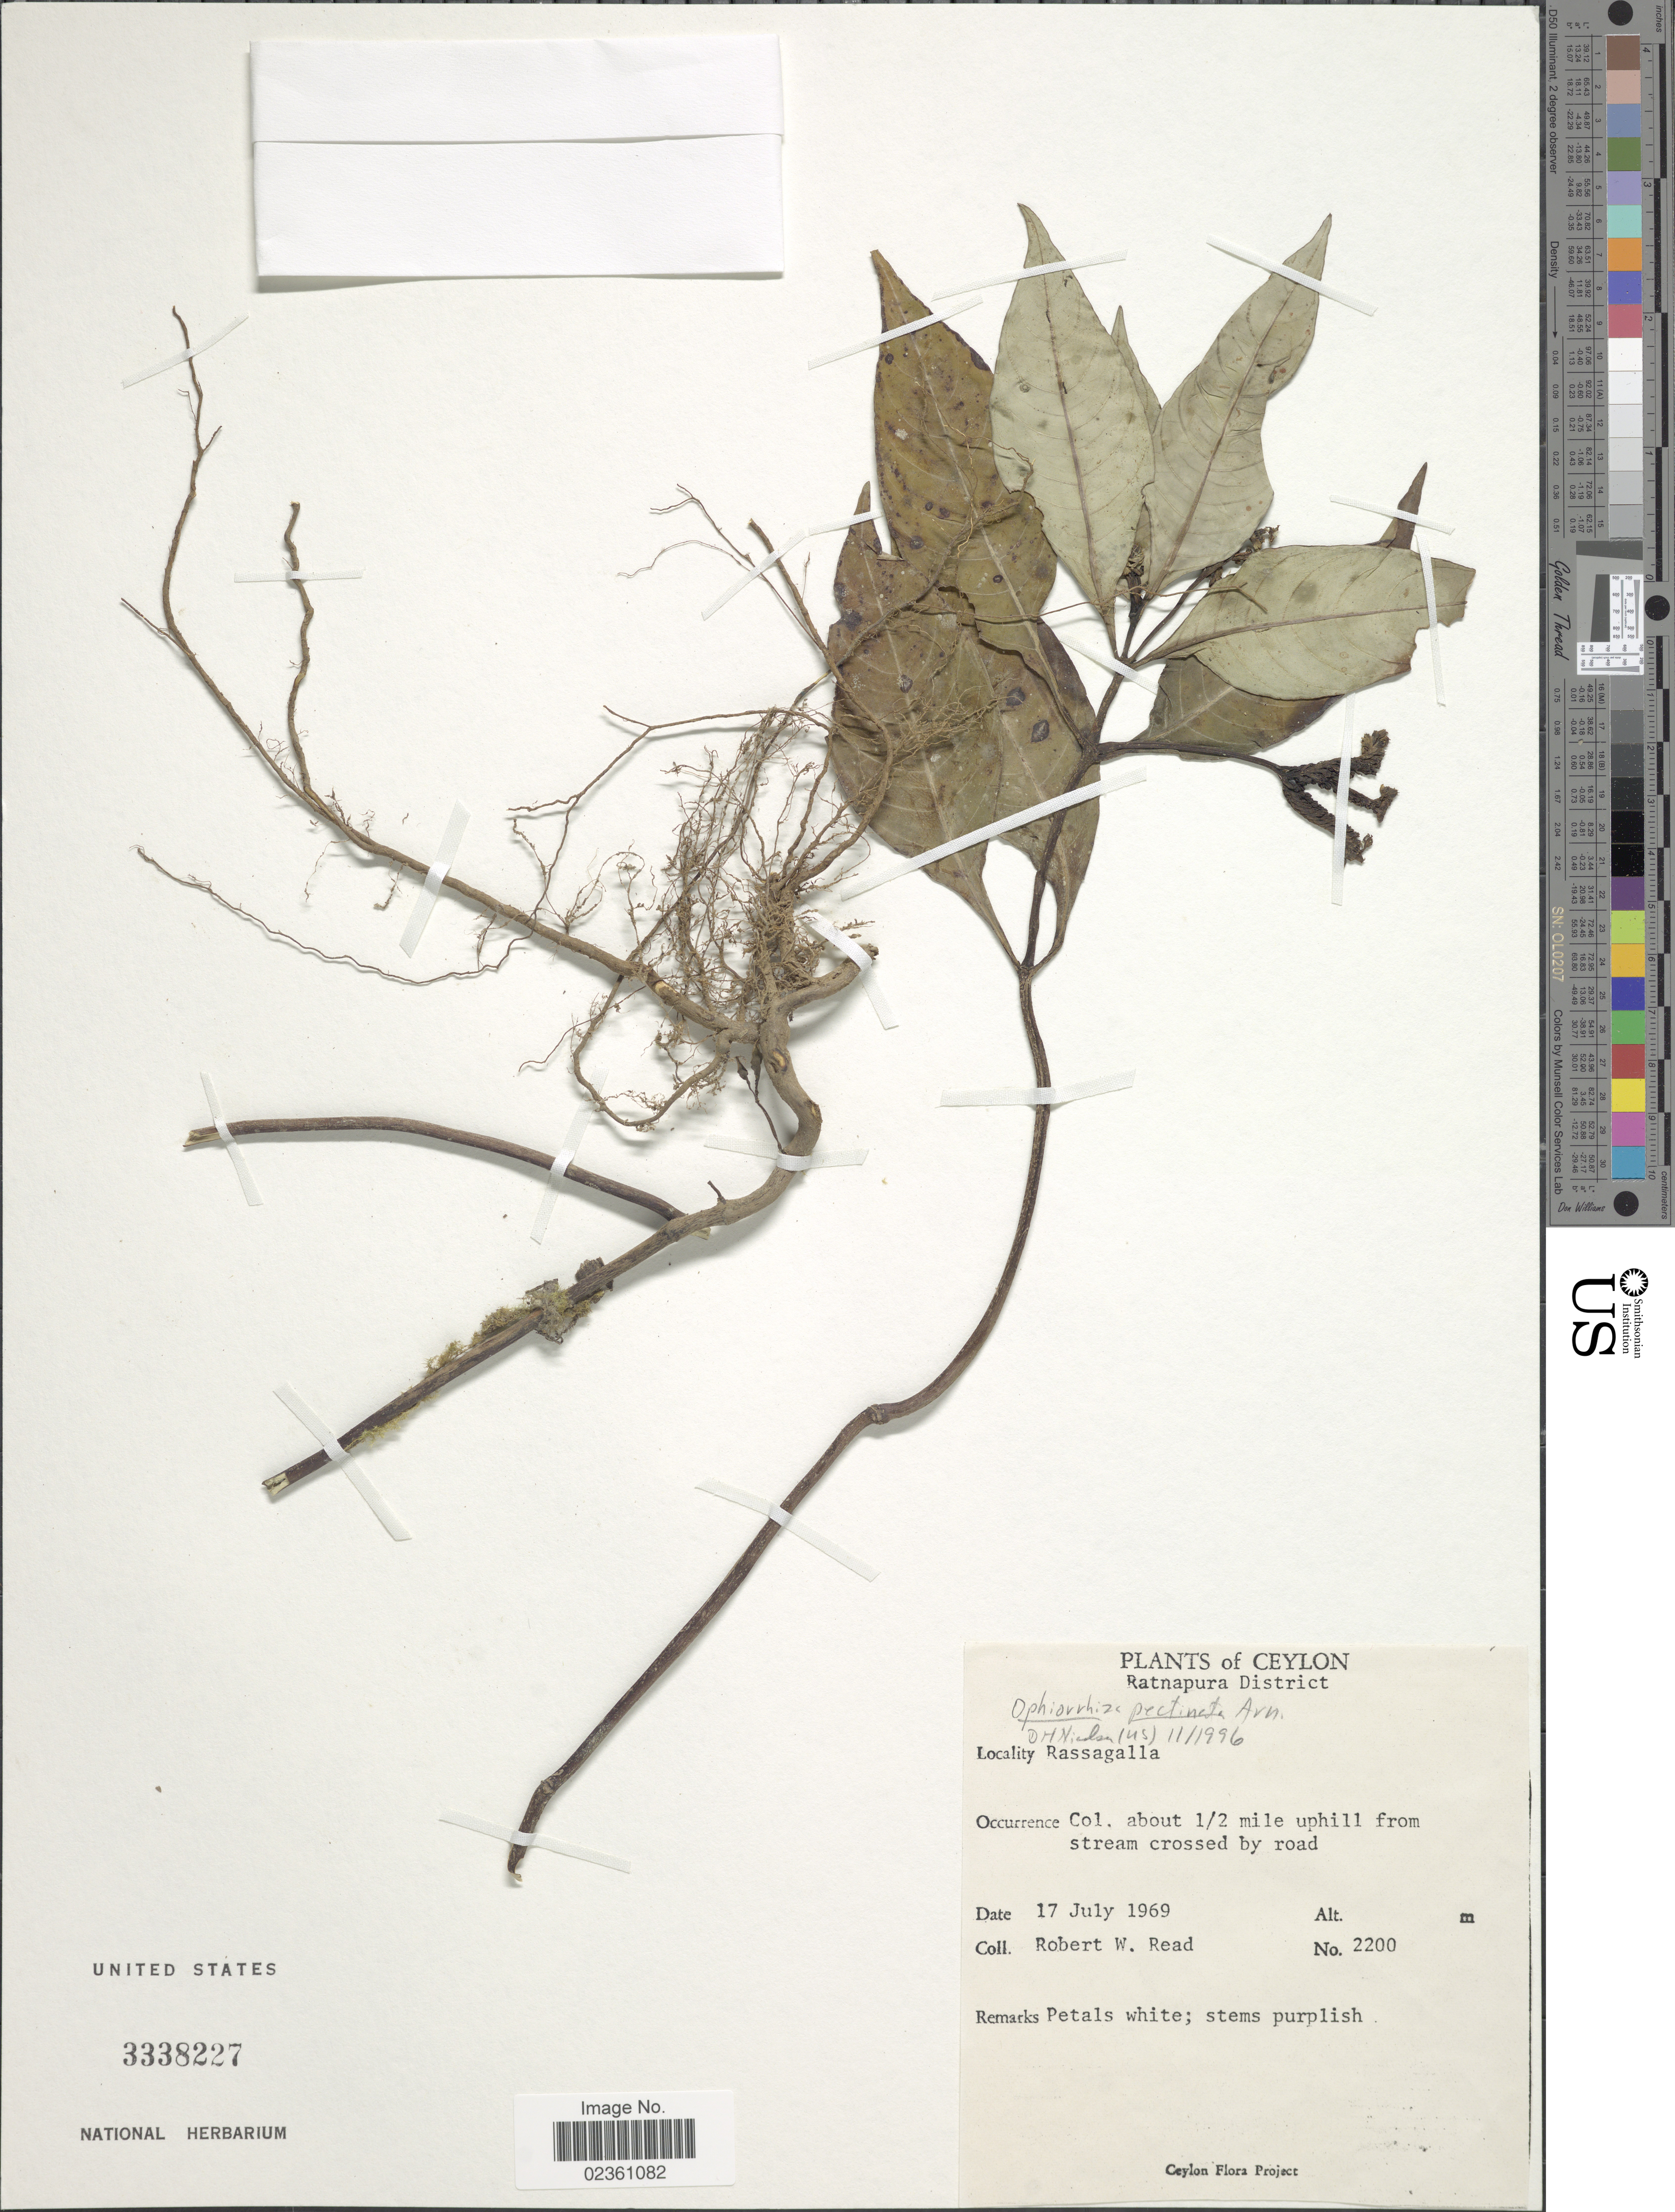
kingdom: Plantae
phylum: Tracheophyta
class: Magnoliopsida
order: Gentianales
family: Rubiaceae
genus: Ophiorrhiza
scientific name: Ophiorrhiza pectinata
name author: Arn.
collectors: R. W. Read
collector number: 2200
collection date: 1969-07-17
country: Sri Lanka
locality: Ceylon, Ratnapura District, Rassagalla, Col about ½ mile uphill from stream crossed by road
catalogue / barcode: US 3338227